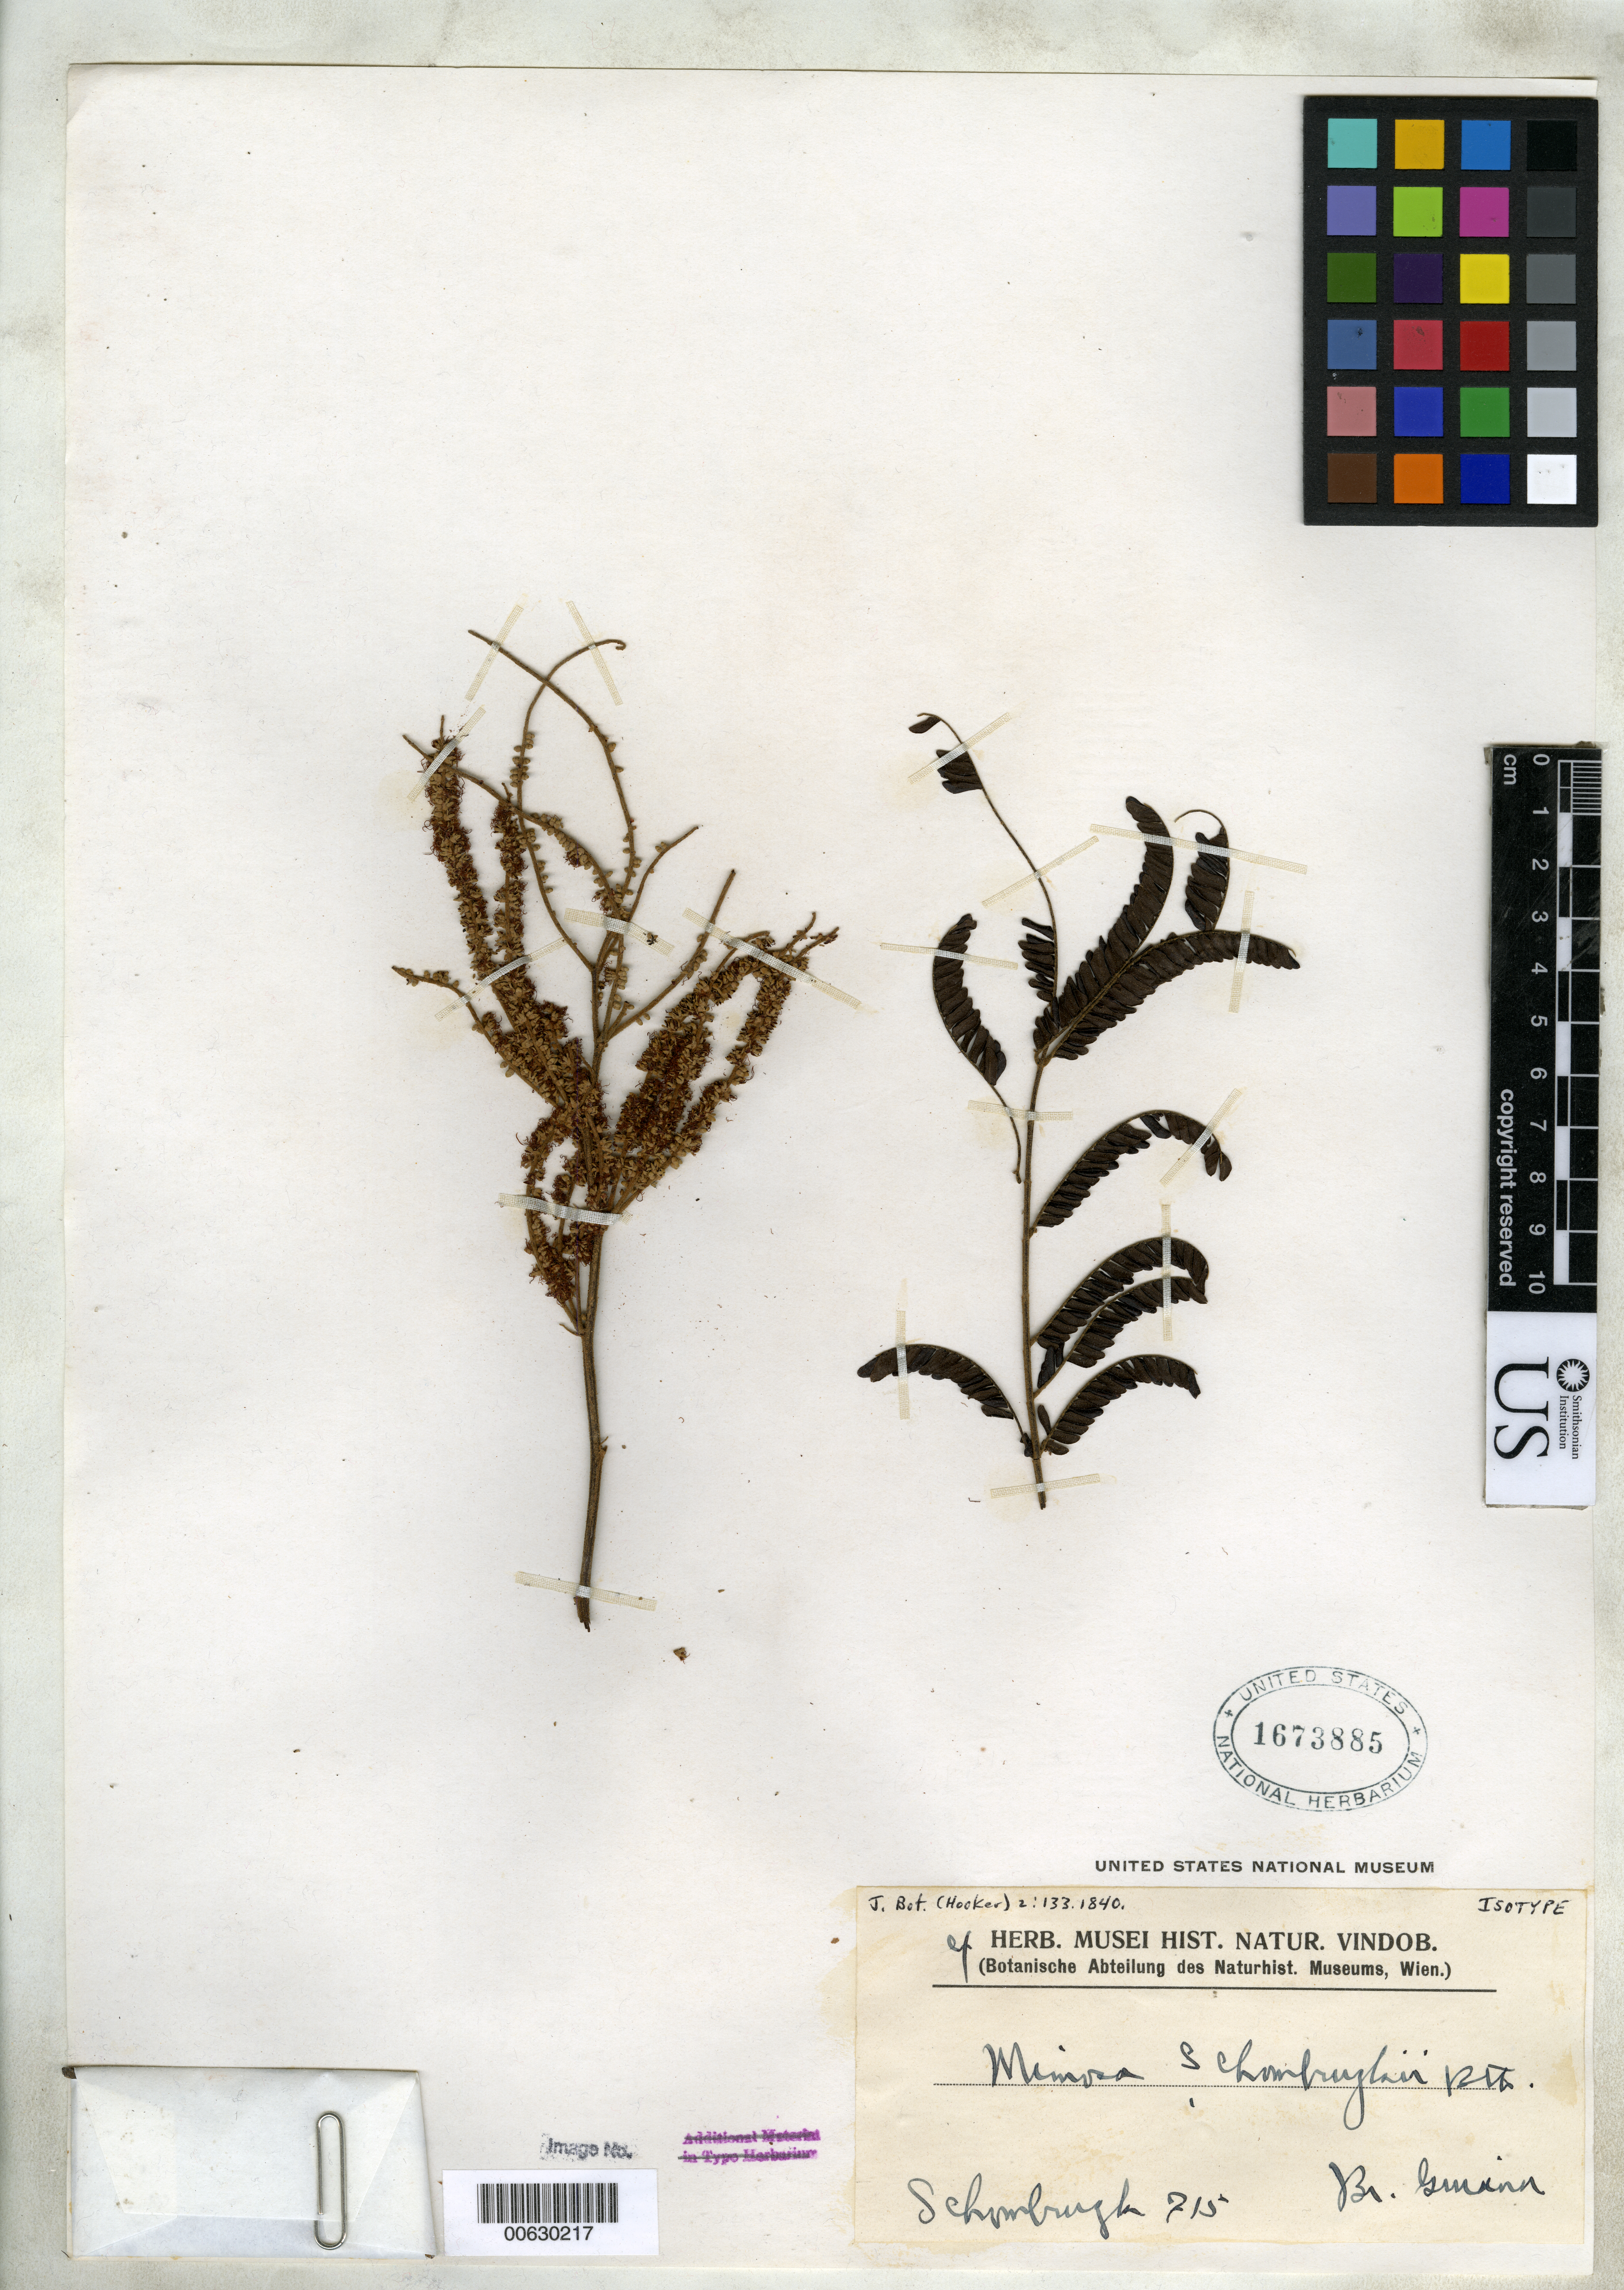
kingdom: Plantae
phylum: Tracheophyta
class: Magnoliopsida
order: Fabales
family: Fabaceae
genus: Mimosa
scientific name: Mimosa schomburgkii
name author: Benth.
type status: Isotype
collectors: R. H. Schomburgk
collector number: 715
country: Guyana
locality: Br. Guiana.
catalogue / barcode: US 1673885